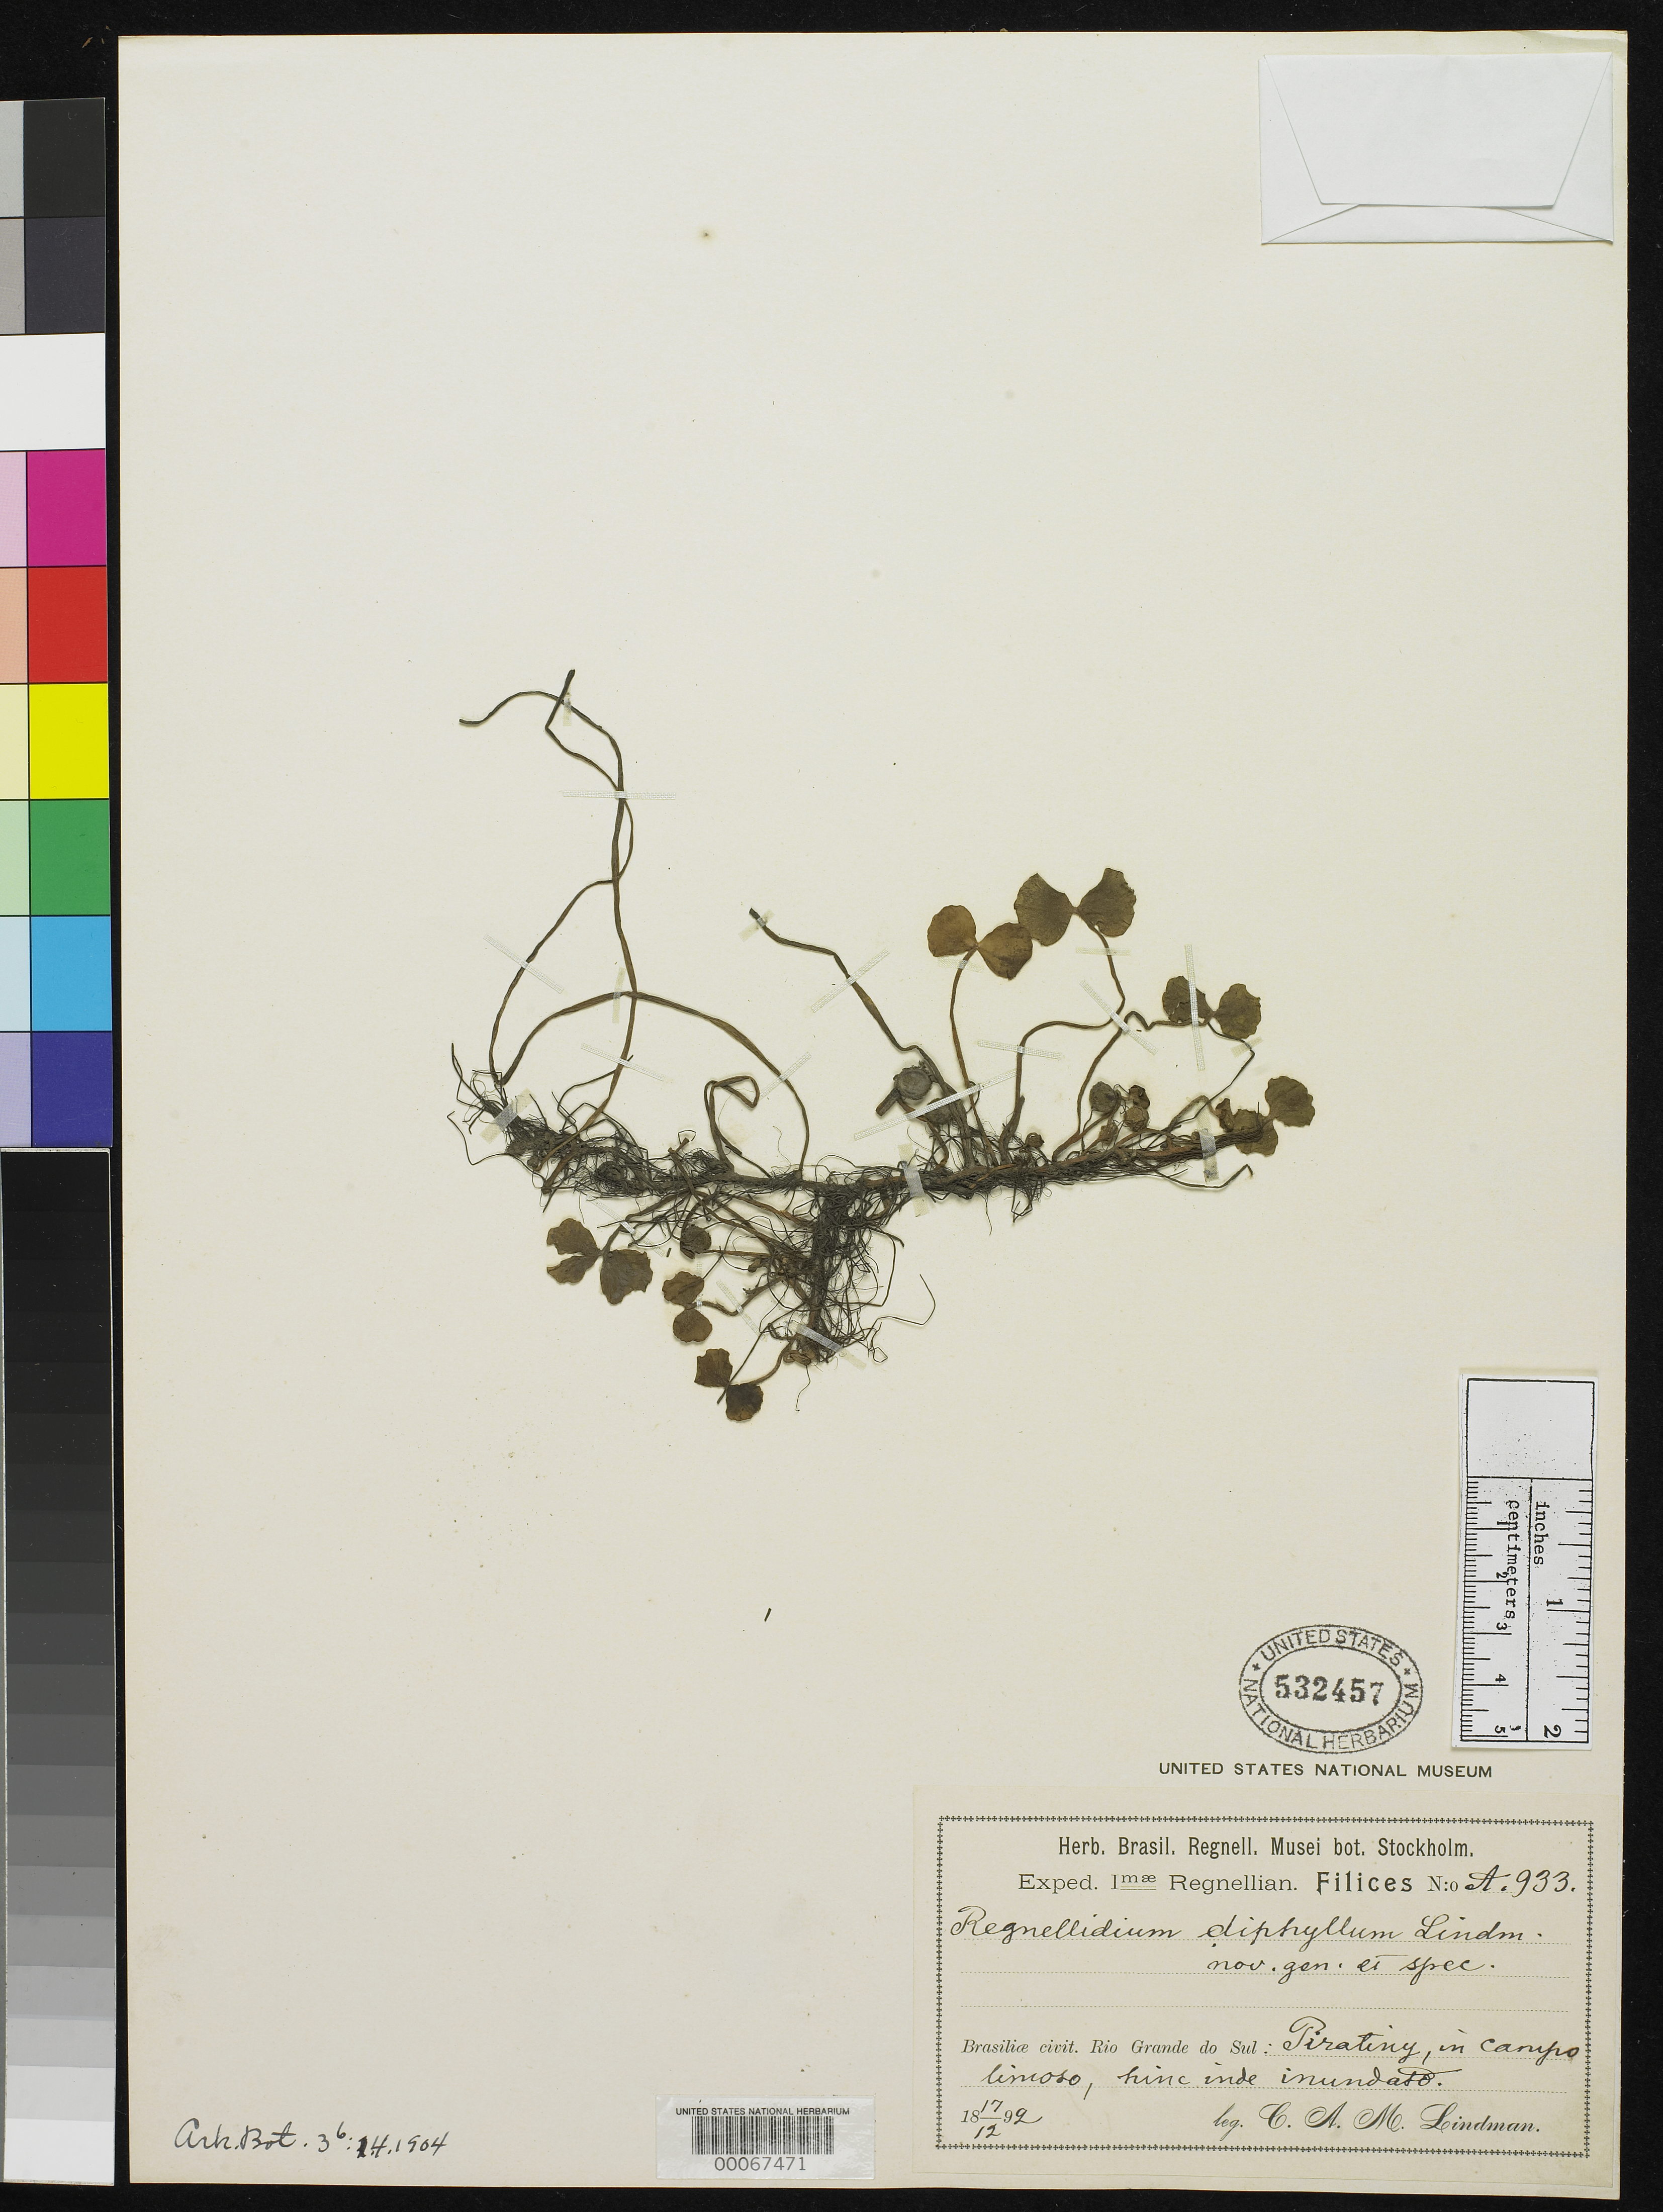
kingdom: Plantae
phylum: Tracheophyta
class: Polypodiopsida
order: Salviniales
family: Marsileaceae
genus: Regnellidium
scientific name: Regnellidium diphyllum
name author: Lindm.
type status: Type Collection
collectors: C. A. M. Lindman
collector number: A933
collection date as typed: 17 Dec 1892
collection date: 1892-12-17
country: Brazil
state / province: Rio Grande do Sul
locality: Piratiny.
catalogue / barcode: US 532457